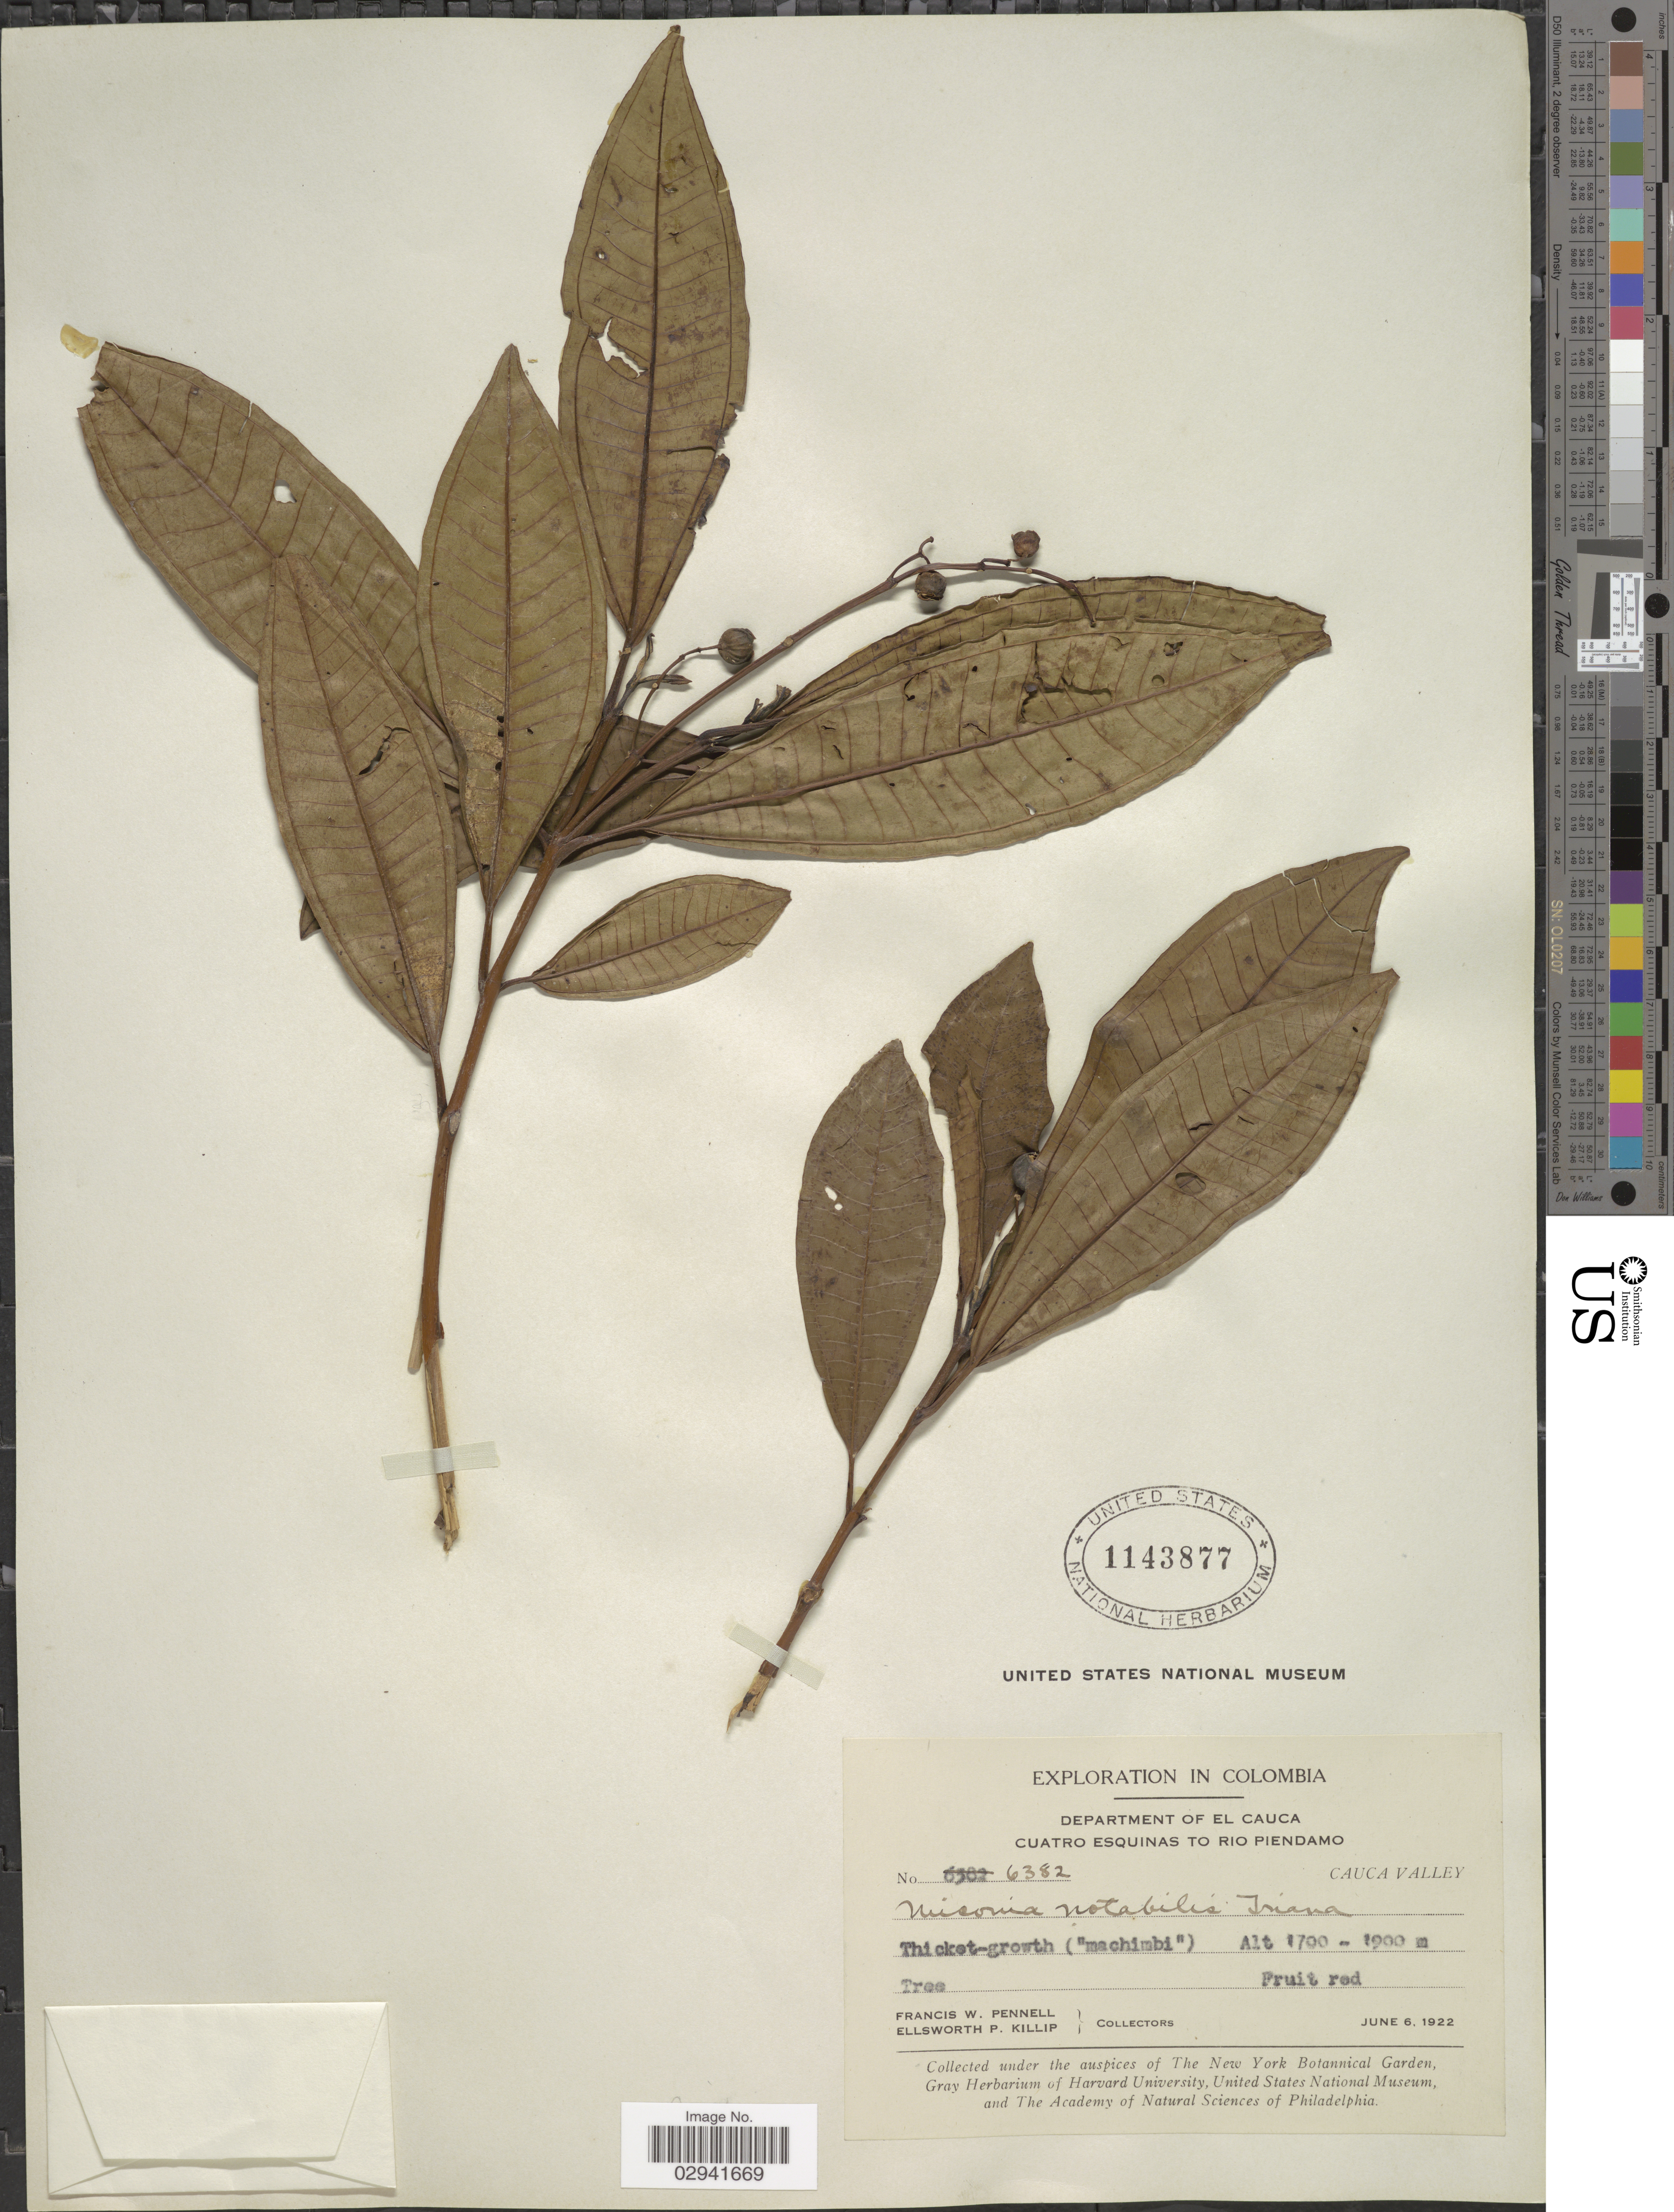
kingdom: Plantae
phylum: Tracheophyta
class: Magnoliopsida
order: Myrtales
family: Melastomataceae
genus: Miconia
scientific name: Miconia notabilis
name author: Triana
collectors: F. W. Pennell & E. P. Killip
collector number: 6382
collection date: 1922-06-06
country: Colombia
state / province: Cauca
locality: Department of El Cauca. Cuatro Esquinas to Rio Piendamo. Cauca Valley.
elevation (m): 1700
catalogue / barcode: US 1143877